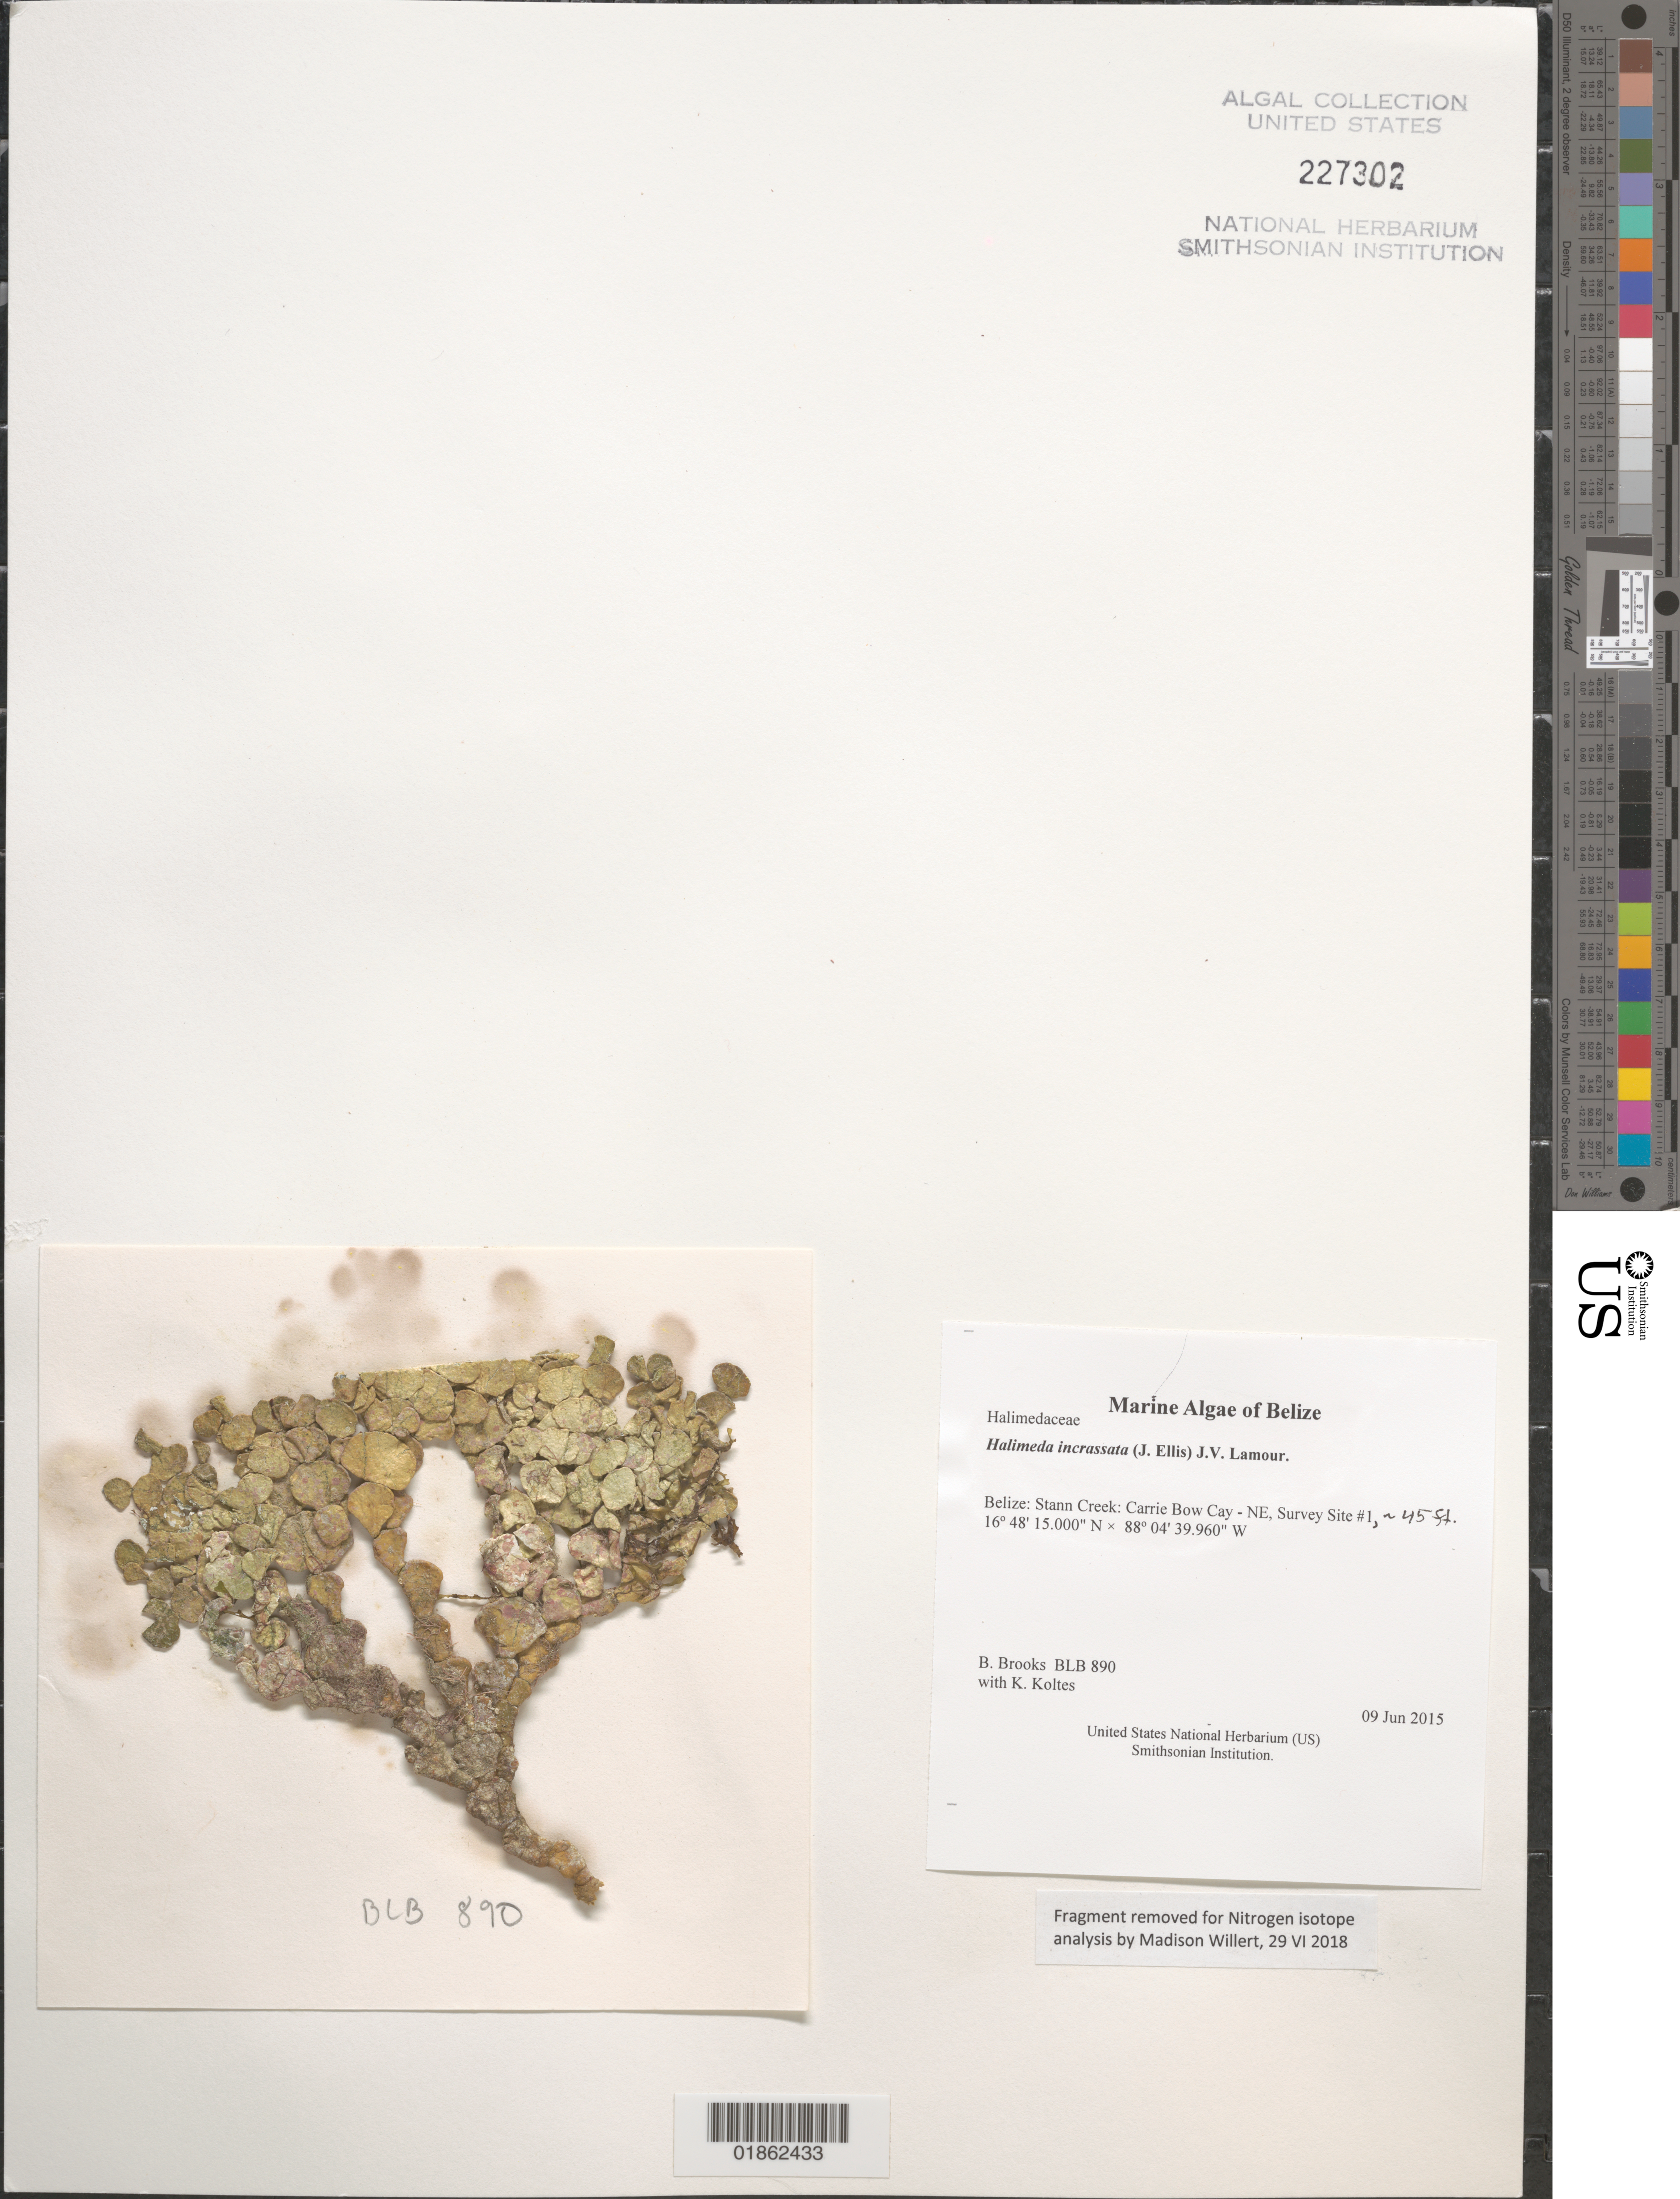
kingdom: Plantae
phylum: Chlorophyta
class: Ulvophyceae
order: Bryopsidales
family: Halimedaceae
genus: Halimeda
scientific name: Halimeda tuna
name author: (J. Ellis & Sol.) J.V.Lamouroux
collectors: B. Brooks & K. Koltes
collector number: BLB 890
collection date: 2015-06-09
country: Belize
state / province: Stann Creek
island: Carrie Bow Cay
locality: Carrie Bow Cay - NE, Survey Site #1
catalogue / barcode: US 227302